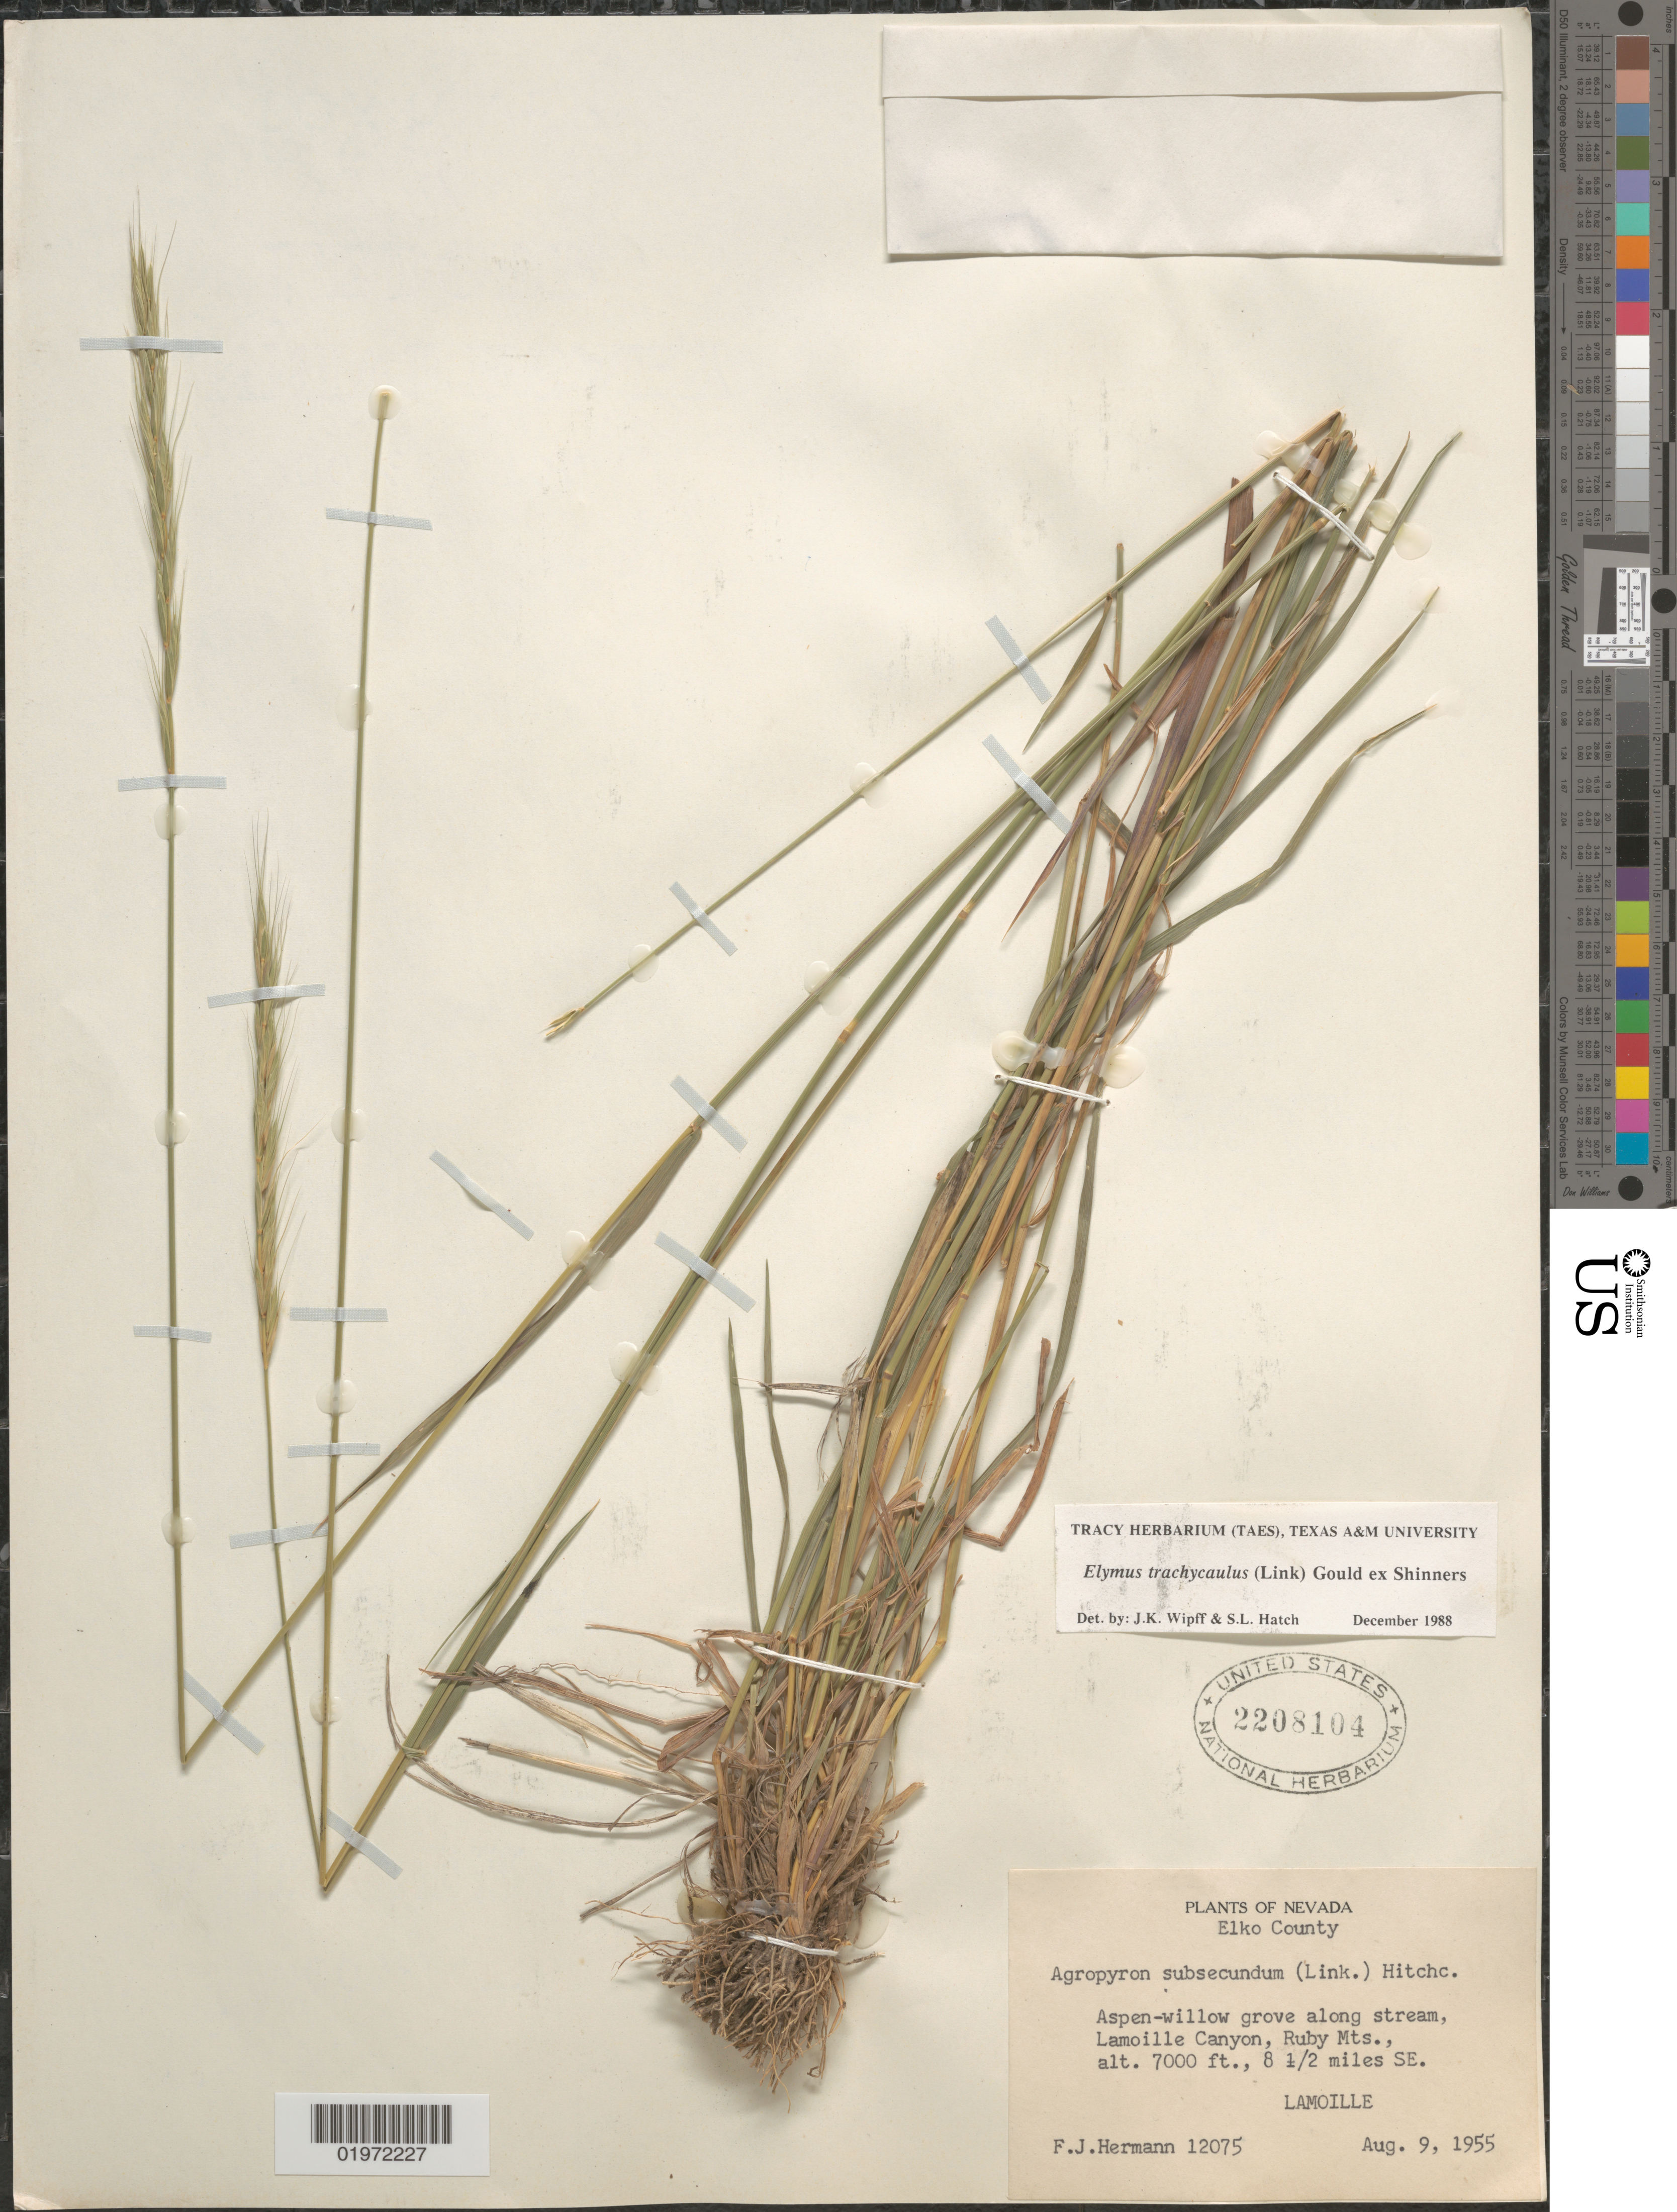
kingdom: Plantae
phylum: Tracheophyta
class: Liliopsida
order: Poales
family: Poaceae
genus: Elymus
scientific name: Elymus trachycaulus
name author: (Link) Gould ex Shinners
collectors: F. J. Hermann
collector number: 12075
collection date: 1955-08-09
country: United States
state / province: Nevada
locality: Elko County. Aspen-willow grove along stream, Lamoille Canyon, Ruby Mts., 8½ miles SE. Lamoille.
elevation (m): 2134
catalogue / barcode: US 2208104